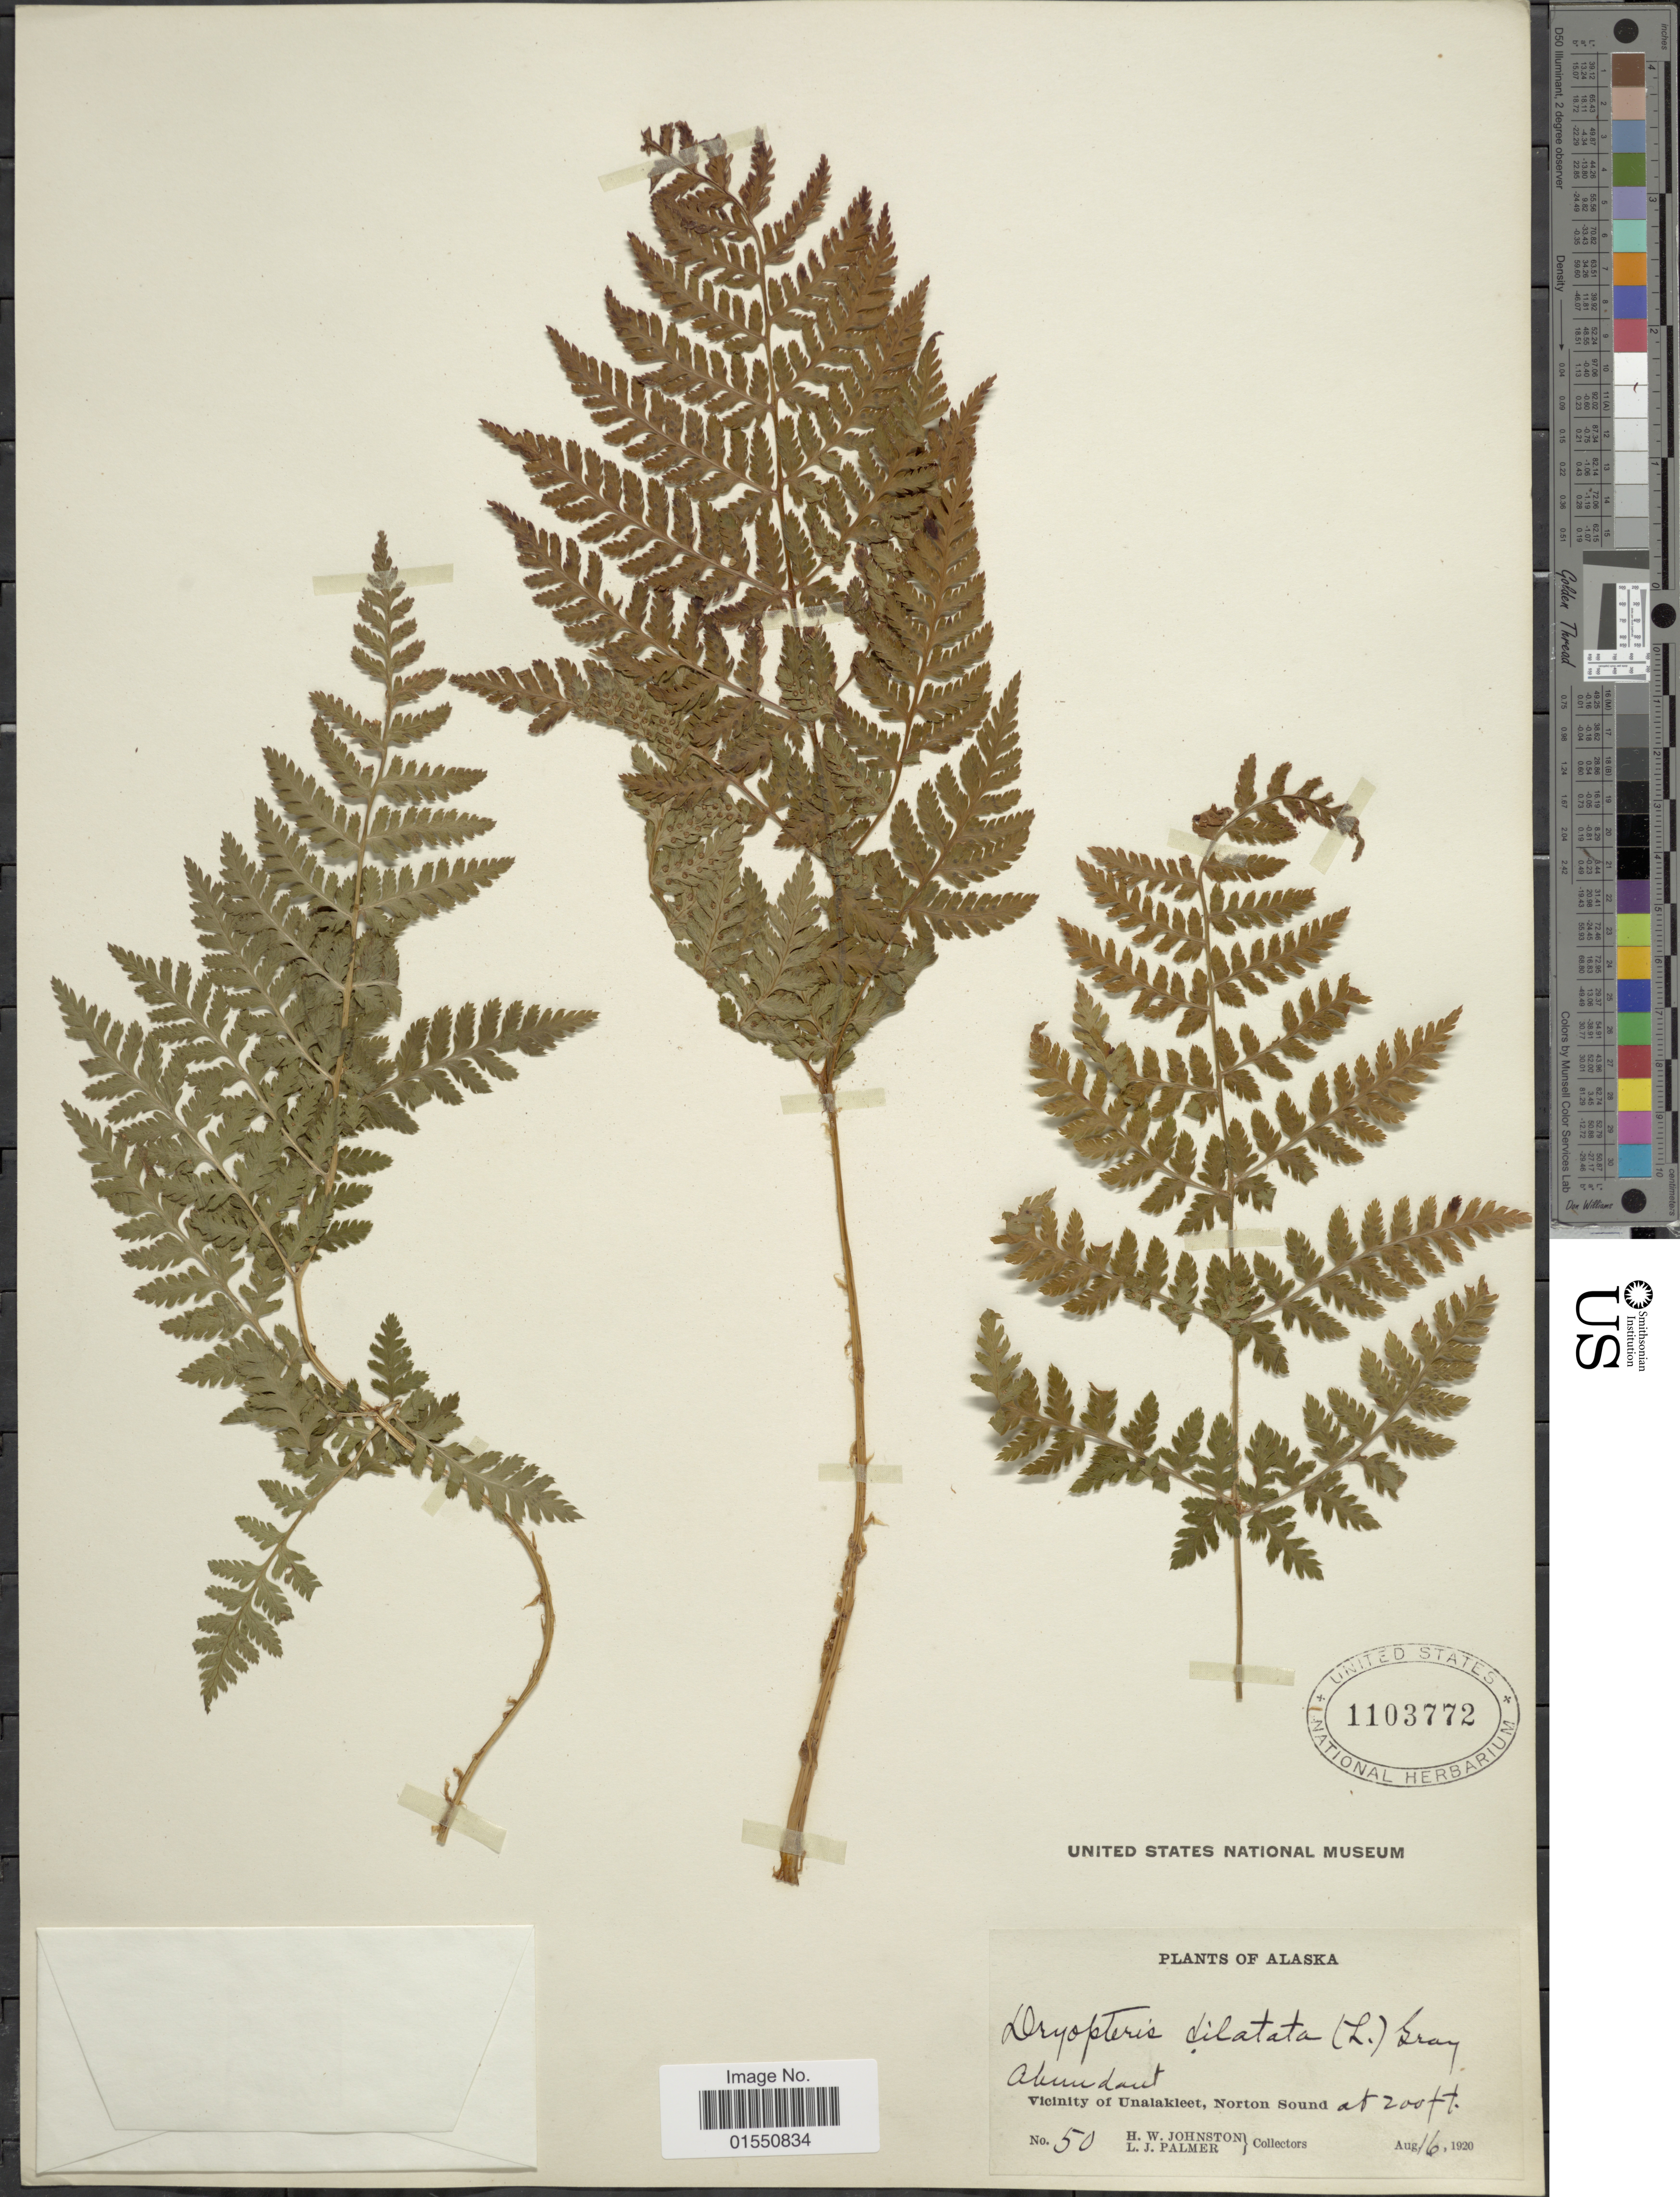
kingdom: Plantae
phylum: Tracheophyta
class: Polypodiopsida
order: Polypodiales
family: Dryopteridaceae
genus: Dryopteris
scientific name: Dryopteris expansa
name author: (C. Presl) Fraser-Jenk. & Jermy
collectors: H. W. Johnston & L. J. Palmer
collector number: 50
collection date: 1920-08-16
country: United States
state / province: Alaska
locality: Vicinity of Unalakleet, Norton Sound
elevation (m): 61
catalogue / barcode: US 1103772